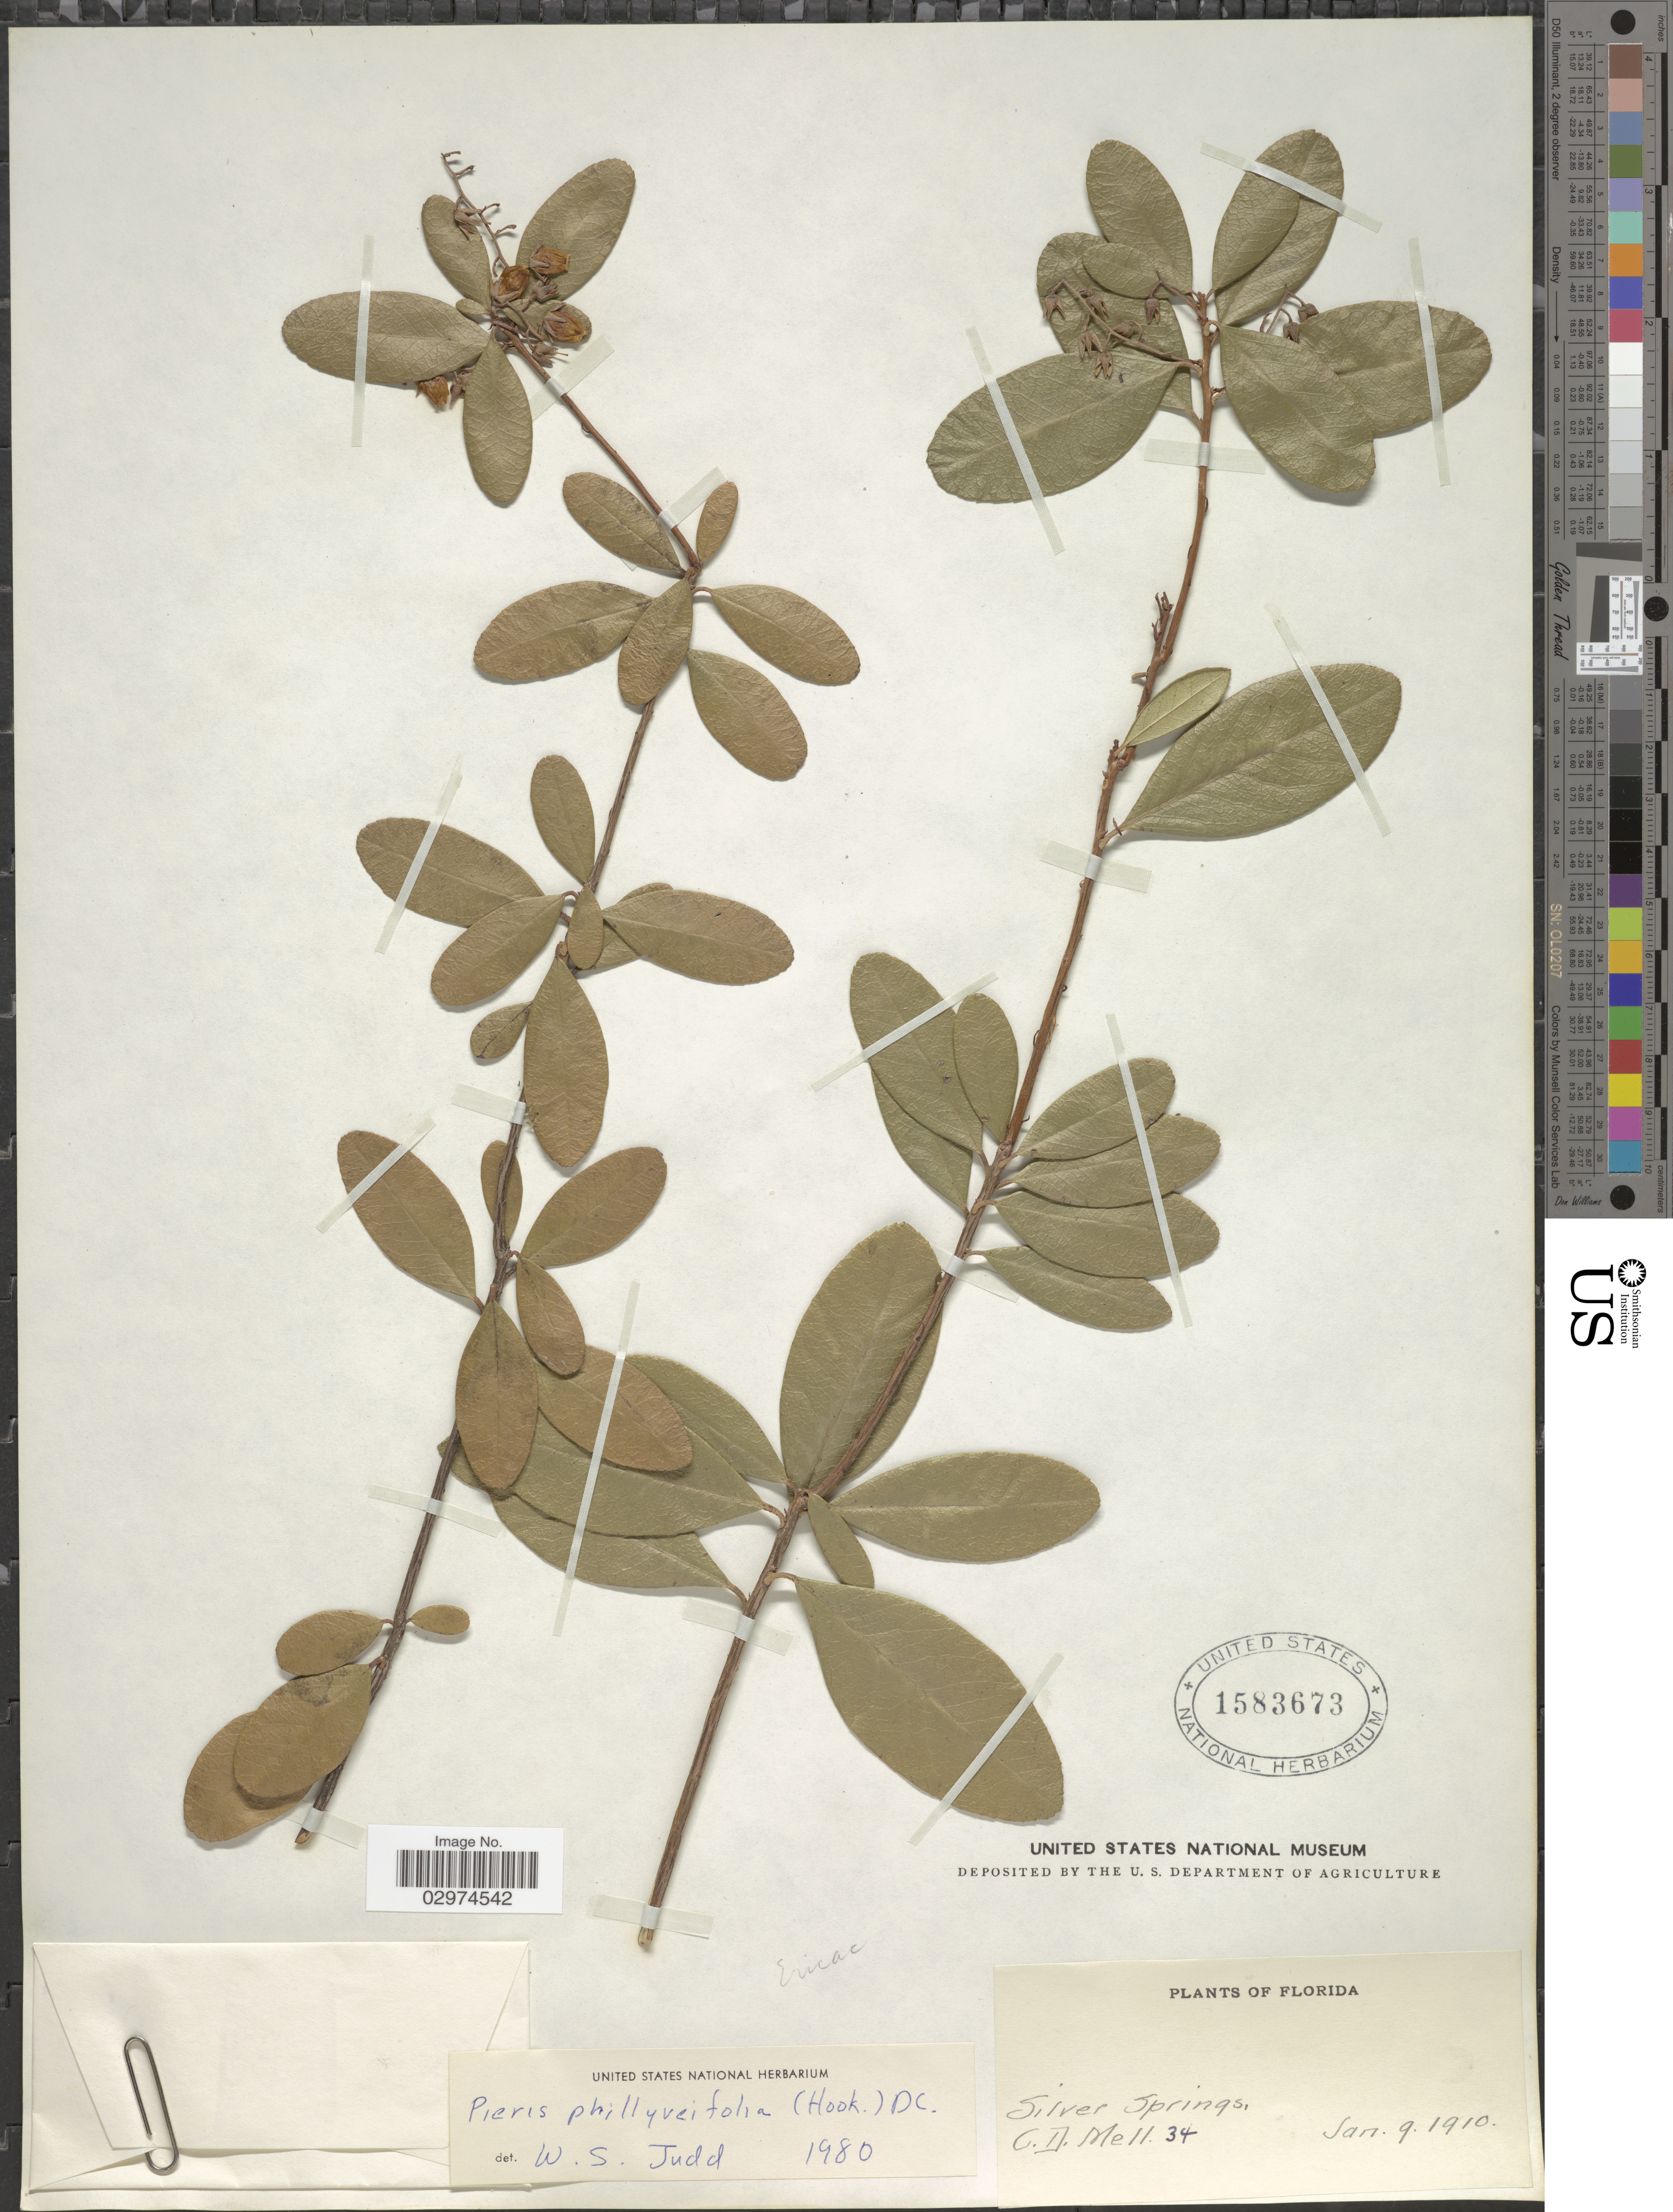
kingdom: Plantae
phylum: Tracheophyta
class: Magnoliopsida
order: Ericales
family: Ericaceae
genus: Pieris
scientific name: Pieris phillyreifolia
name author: (Hook.) DC.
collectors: C. D. Mell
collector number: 34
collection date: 1910-01-09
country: United States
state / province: Florida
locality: Silver Springs.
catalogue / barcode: US 1583673